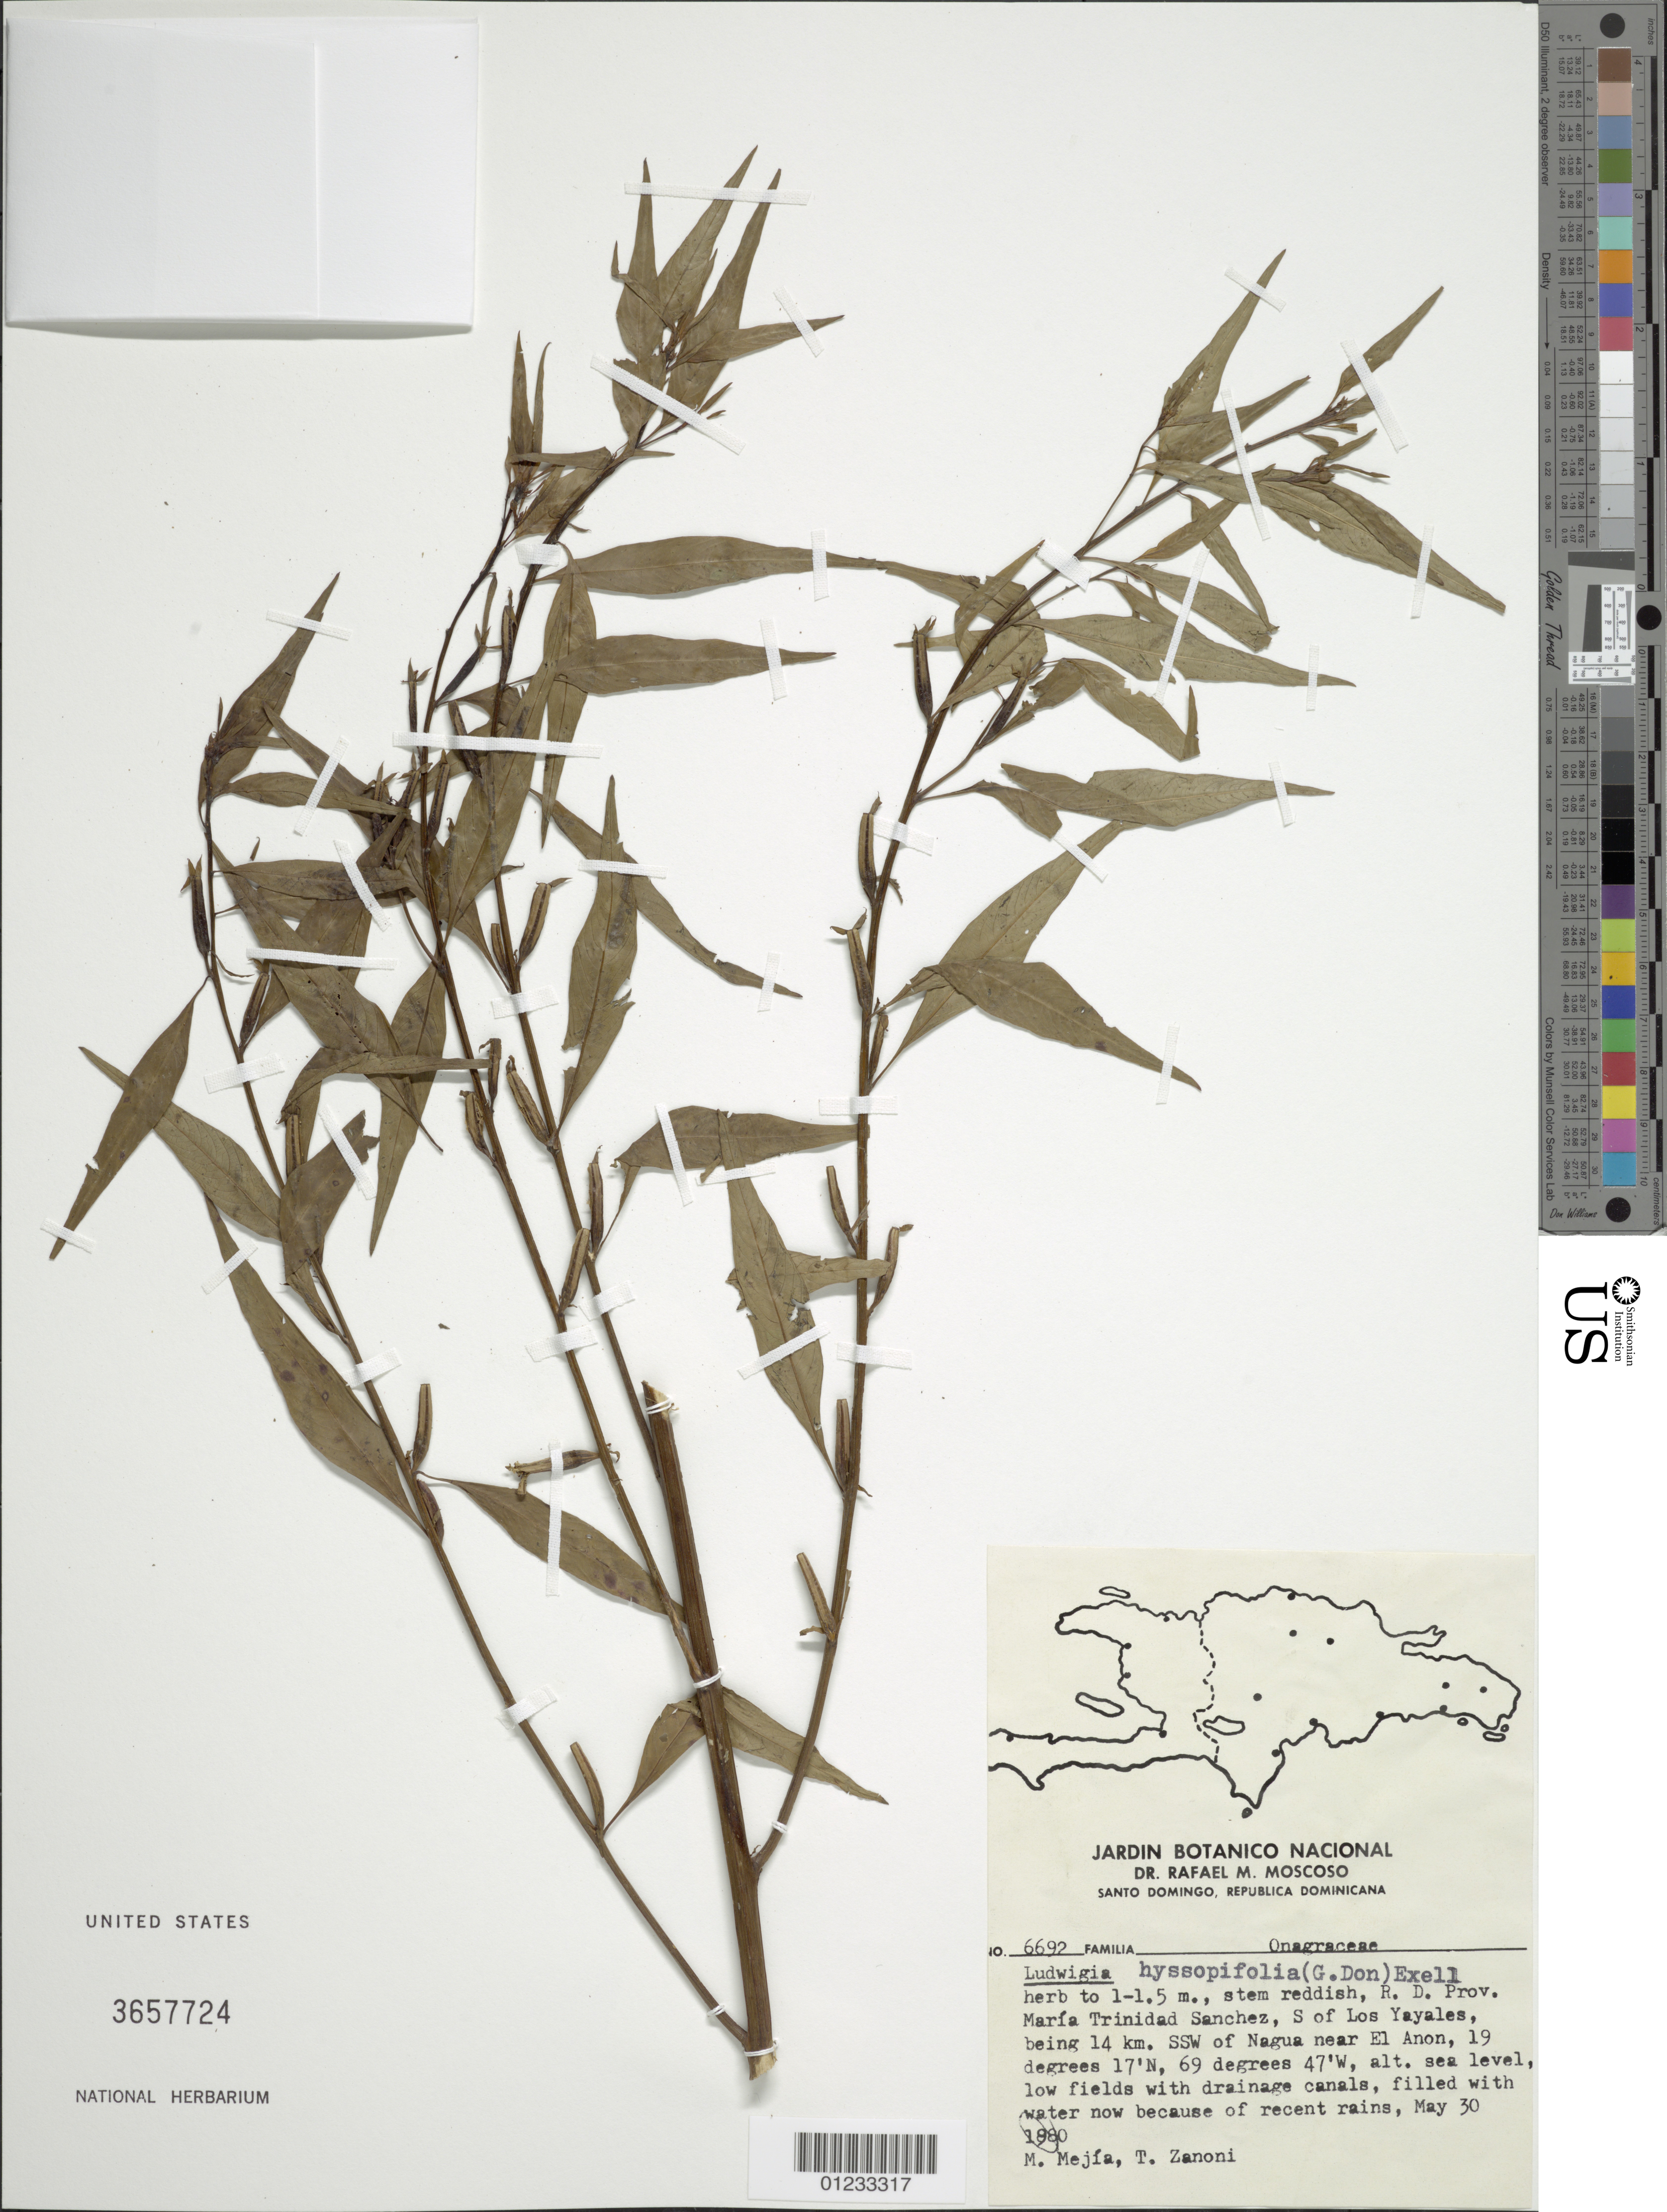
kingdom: Plantae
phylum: Tracheophyta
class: Magnoliopsida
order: Myrtales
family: Onagraceae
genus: Ludwigia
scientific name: Ludwigia hyssopifolia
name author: (G. Don) Exell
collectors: M. Mejia & T. A. Zanoni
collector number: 6692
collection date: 1980-05-30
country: Dominican Republic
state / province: Maria Trinidad Sanchez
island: Hispaniola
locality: S of Los Yayales, being 14 km SSW of Nagua near El Anon.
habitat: Low fields with drainage canals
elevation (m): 0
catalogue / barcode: US 3657724